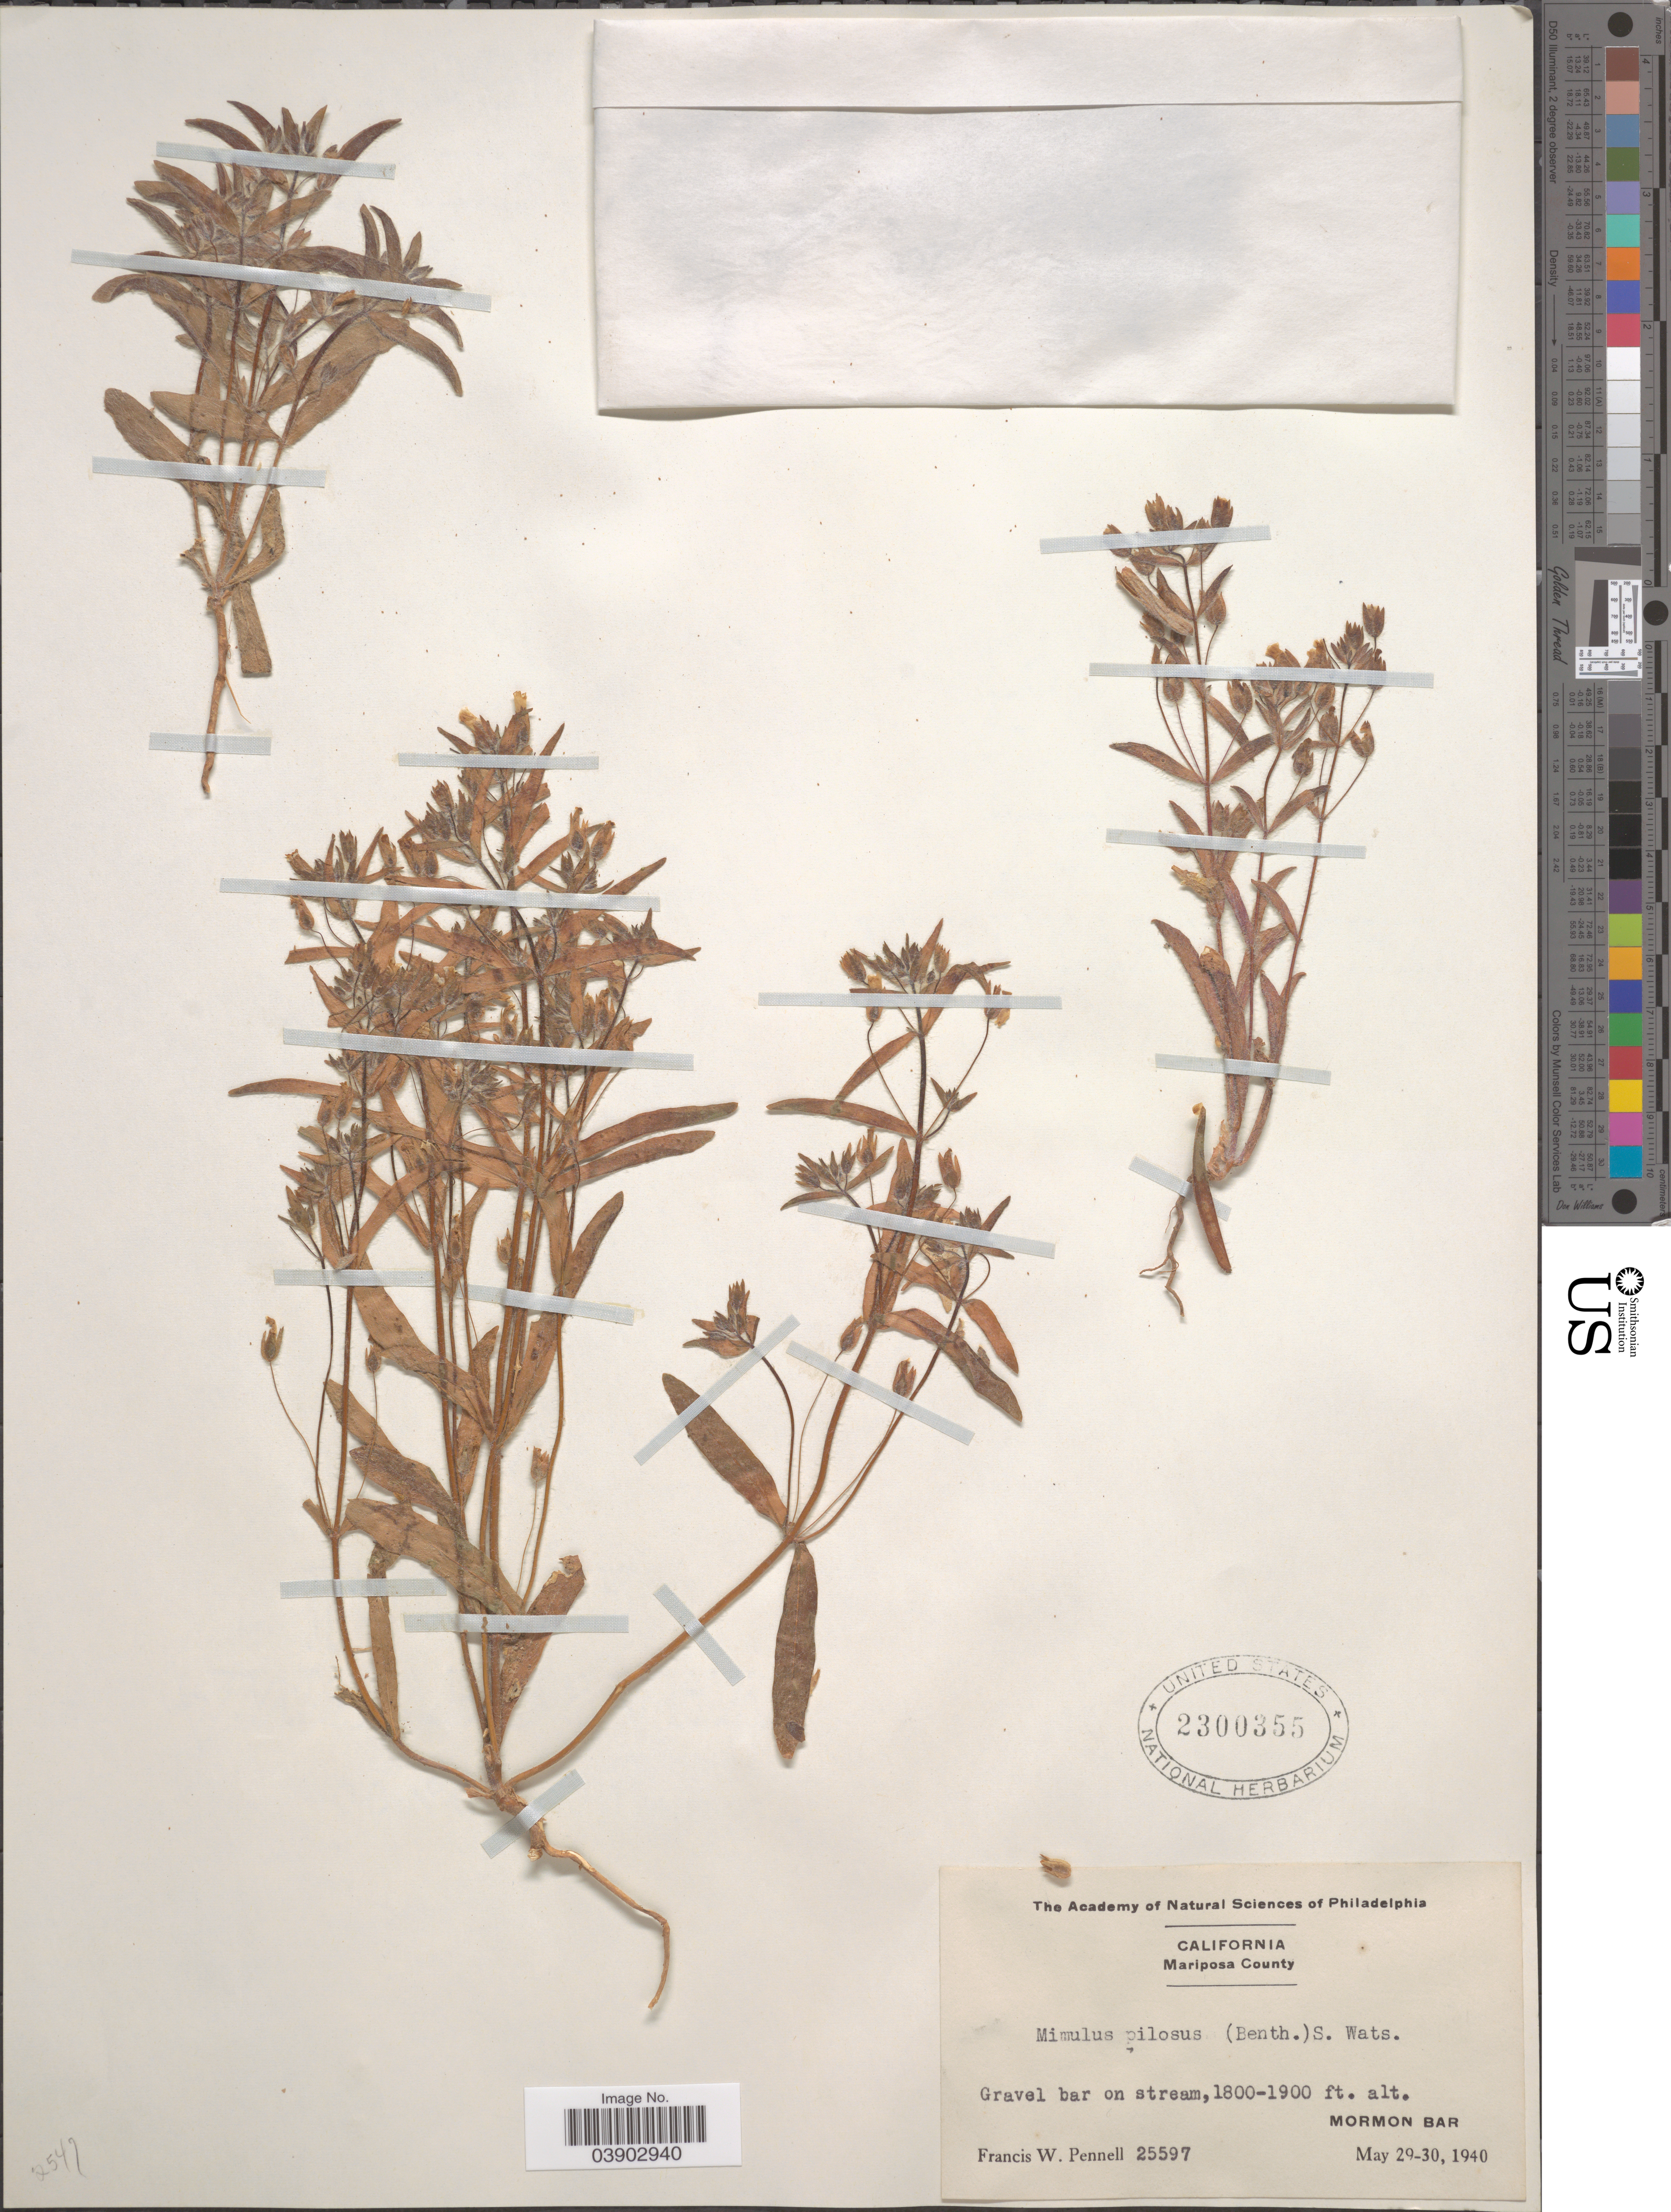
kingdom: Plantae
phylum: Tracheophyta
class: Magnoliopsida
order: Lamiales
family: Phrymaceae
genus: Mimetanthe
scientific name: Mimetanthe pilosa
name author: (Benth.) Greene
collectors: F. W. Pennell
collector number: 25597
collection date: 1940-05-29/1940-05-30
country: United States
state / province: California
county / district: Mariposa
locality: Mariposa County. Mormon Bar.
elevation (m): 549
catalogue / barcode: US 2300355